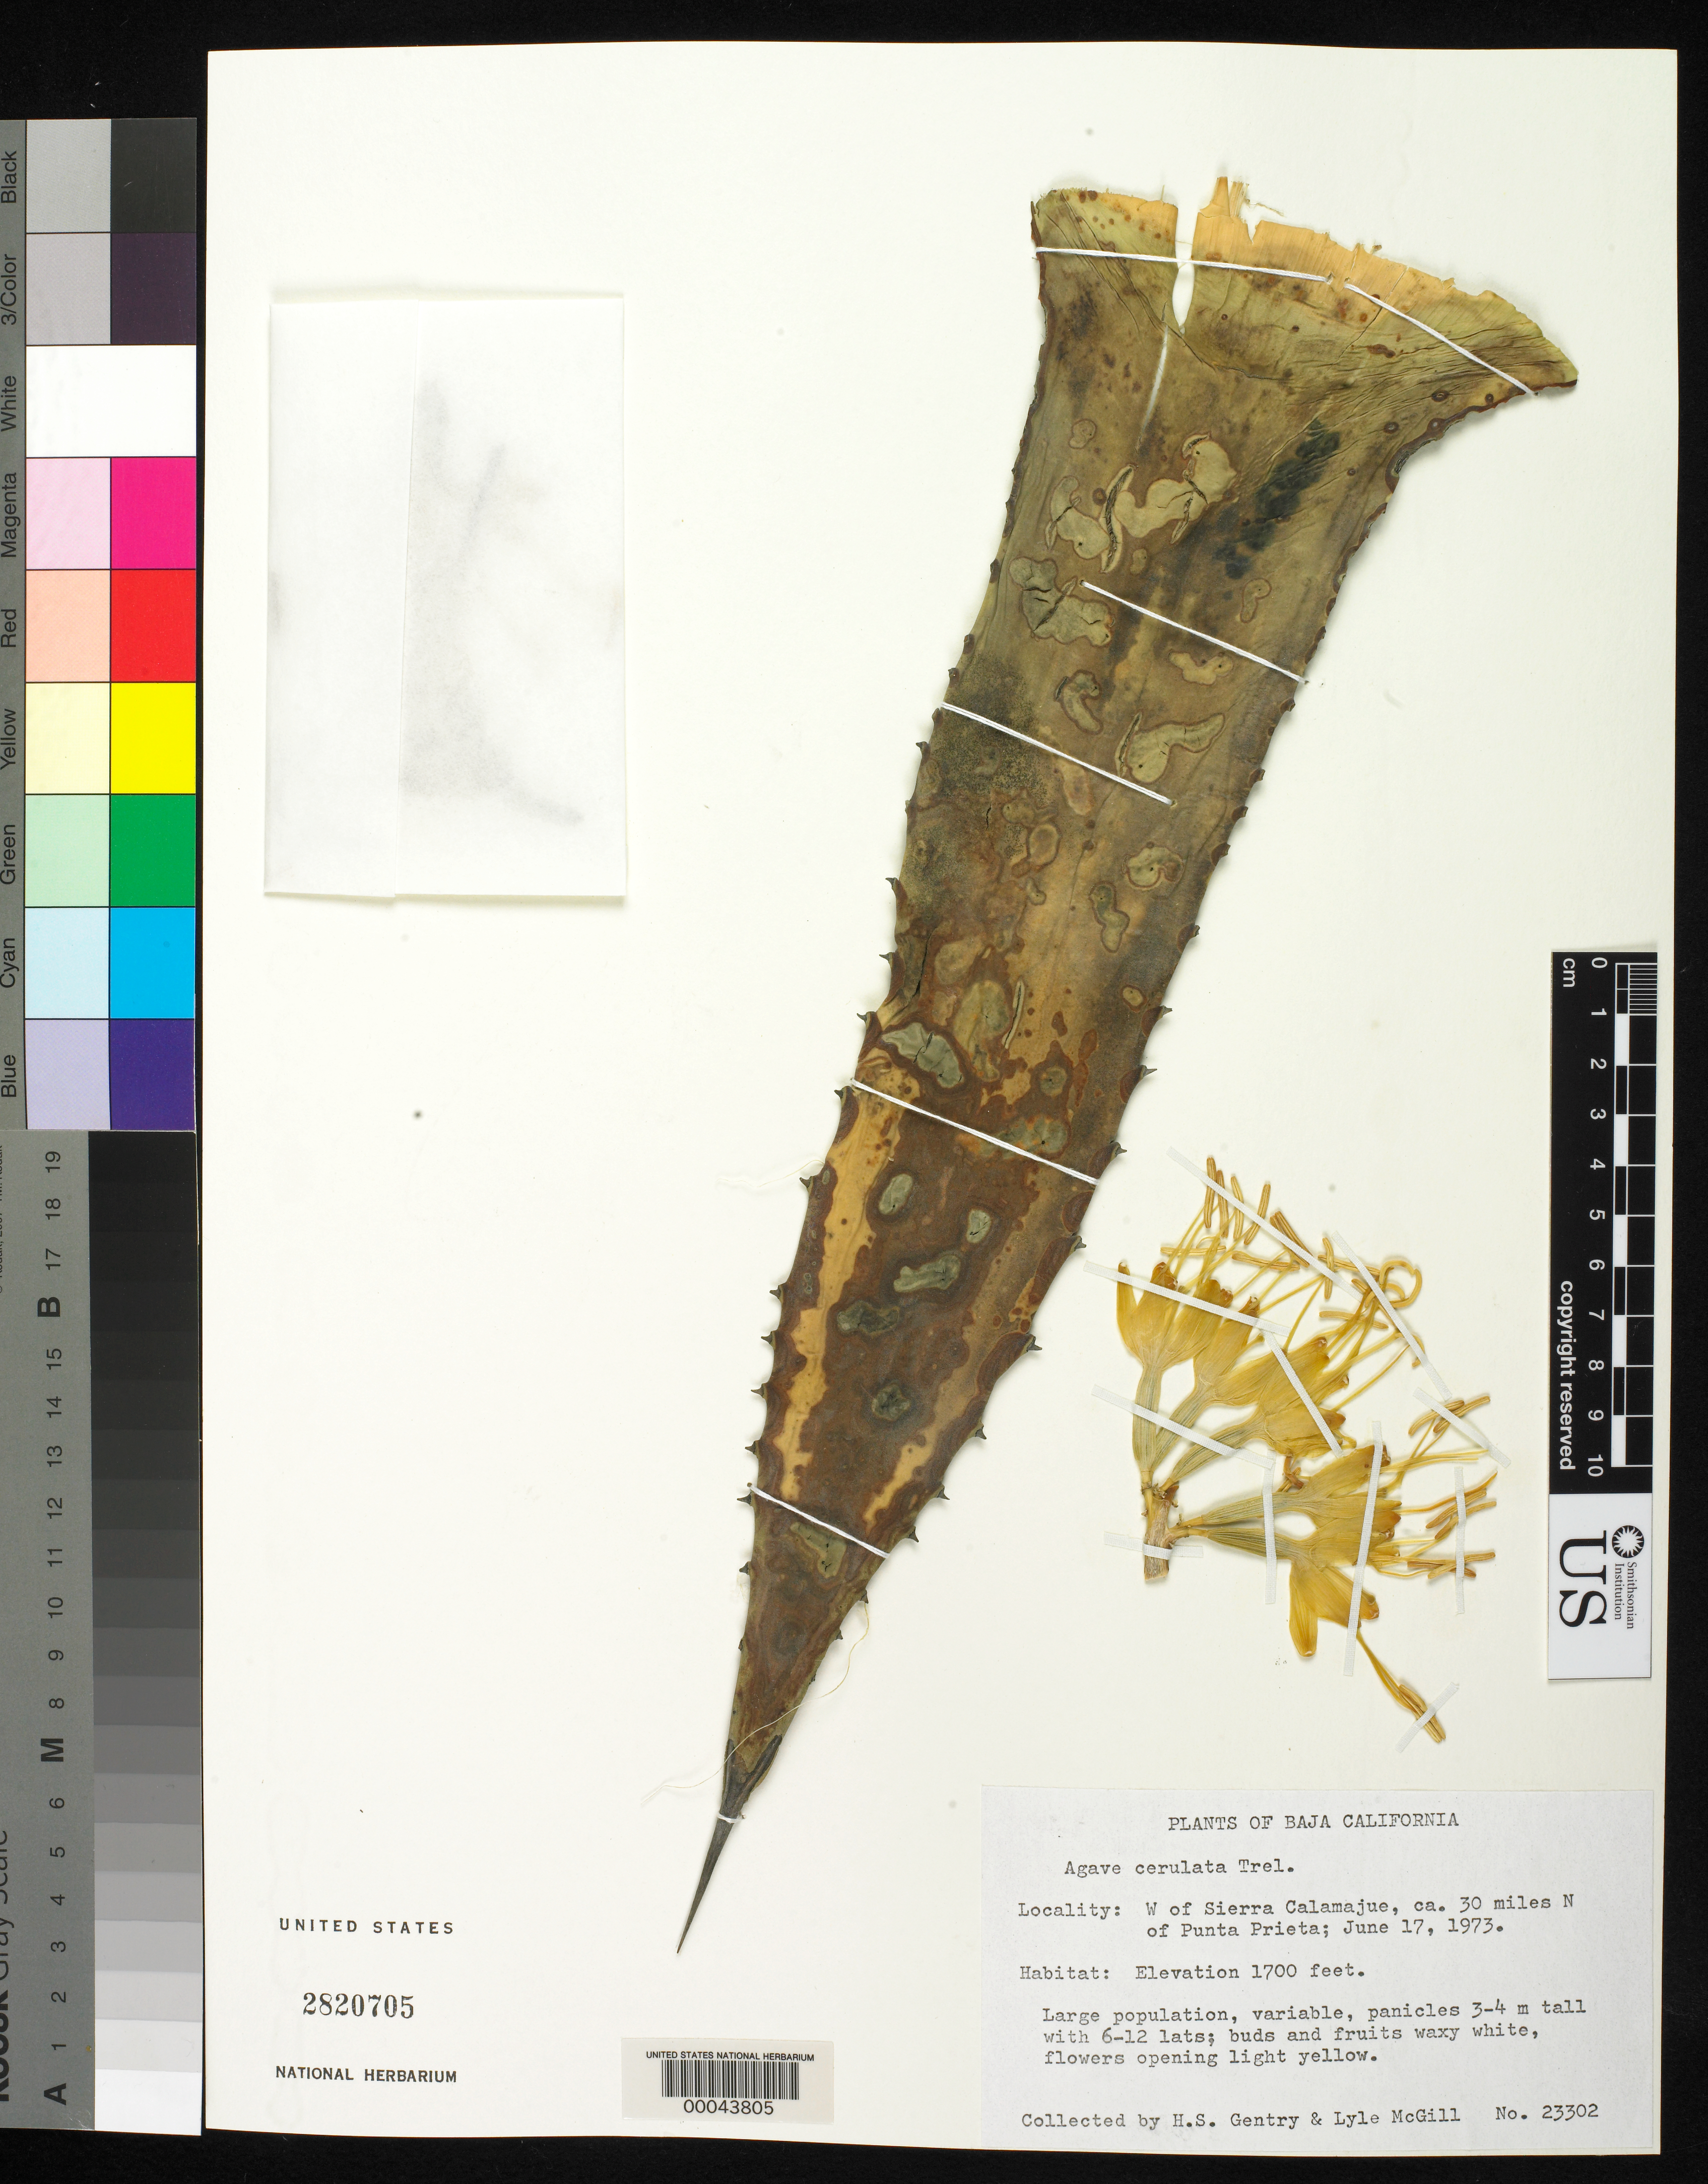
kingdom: Plantae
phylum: Tracheophyta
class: Liliopsida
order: Asparagales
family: Asparagaceae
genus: Agave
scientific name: Agave cerulata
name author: Trel.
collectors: H. S. Gentry & L. Mcgill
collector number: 23302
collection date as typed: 17 Jun 1973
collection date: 1973-06-17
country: Mexico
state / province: Baja California Norte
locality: W of Sierra Calamajue, ca 30 mi N of Punta Prieta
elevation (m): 518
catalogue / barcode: US 2820705